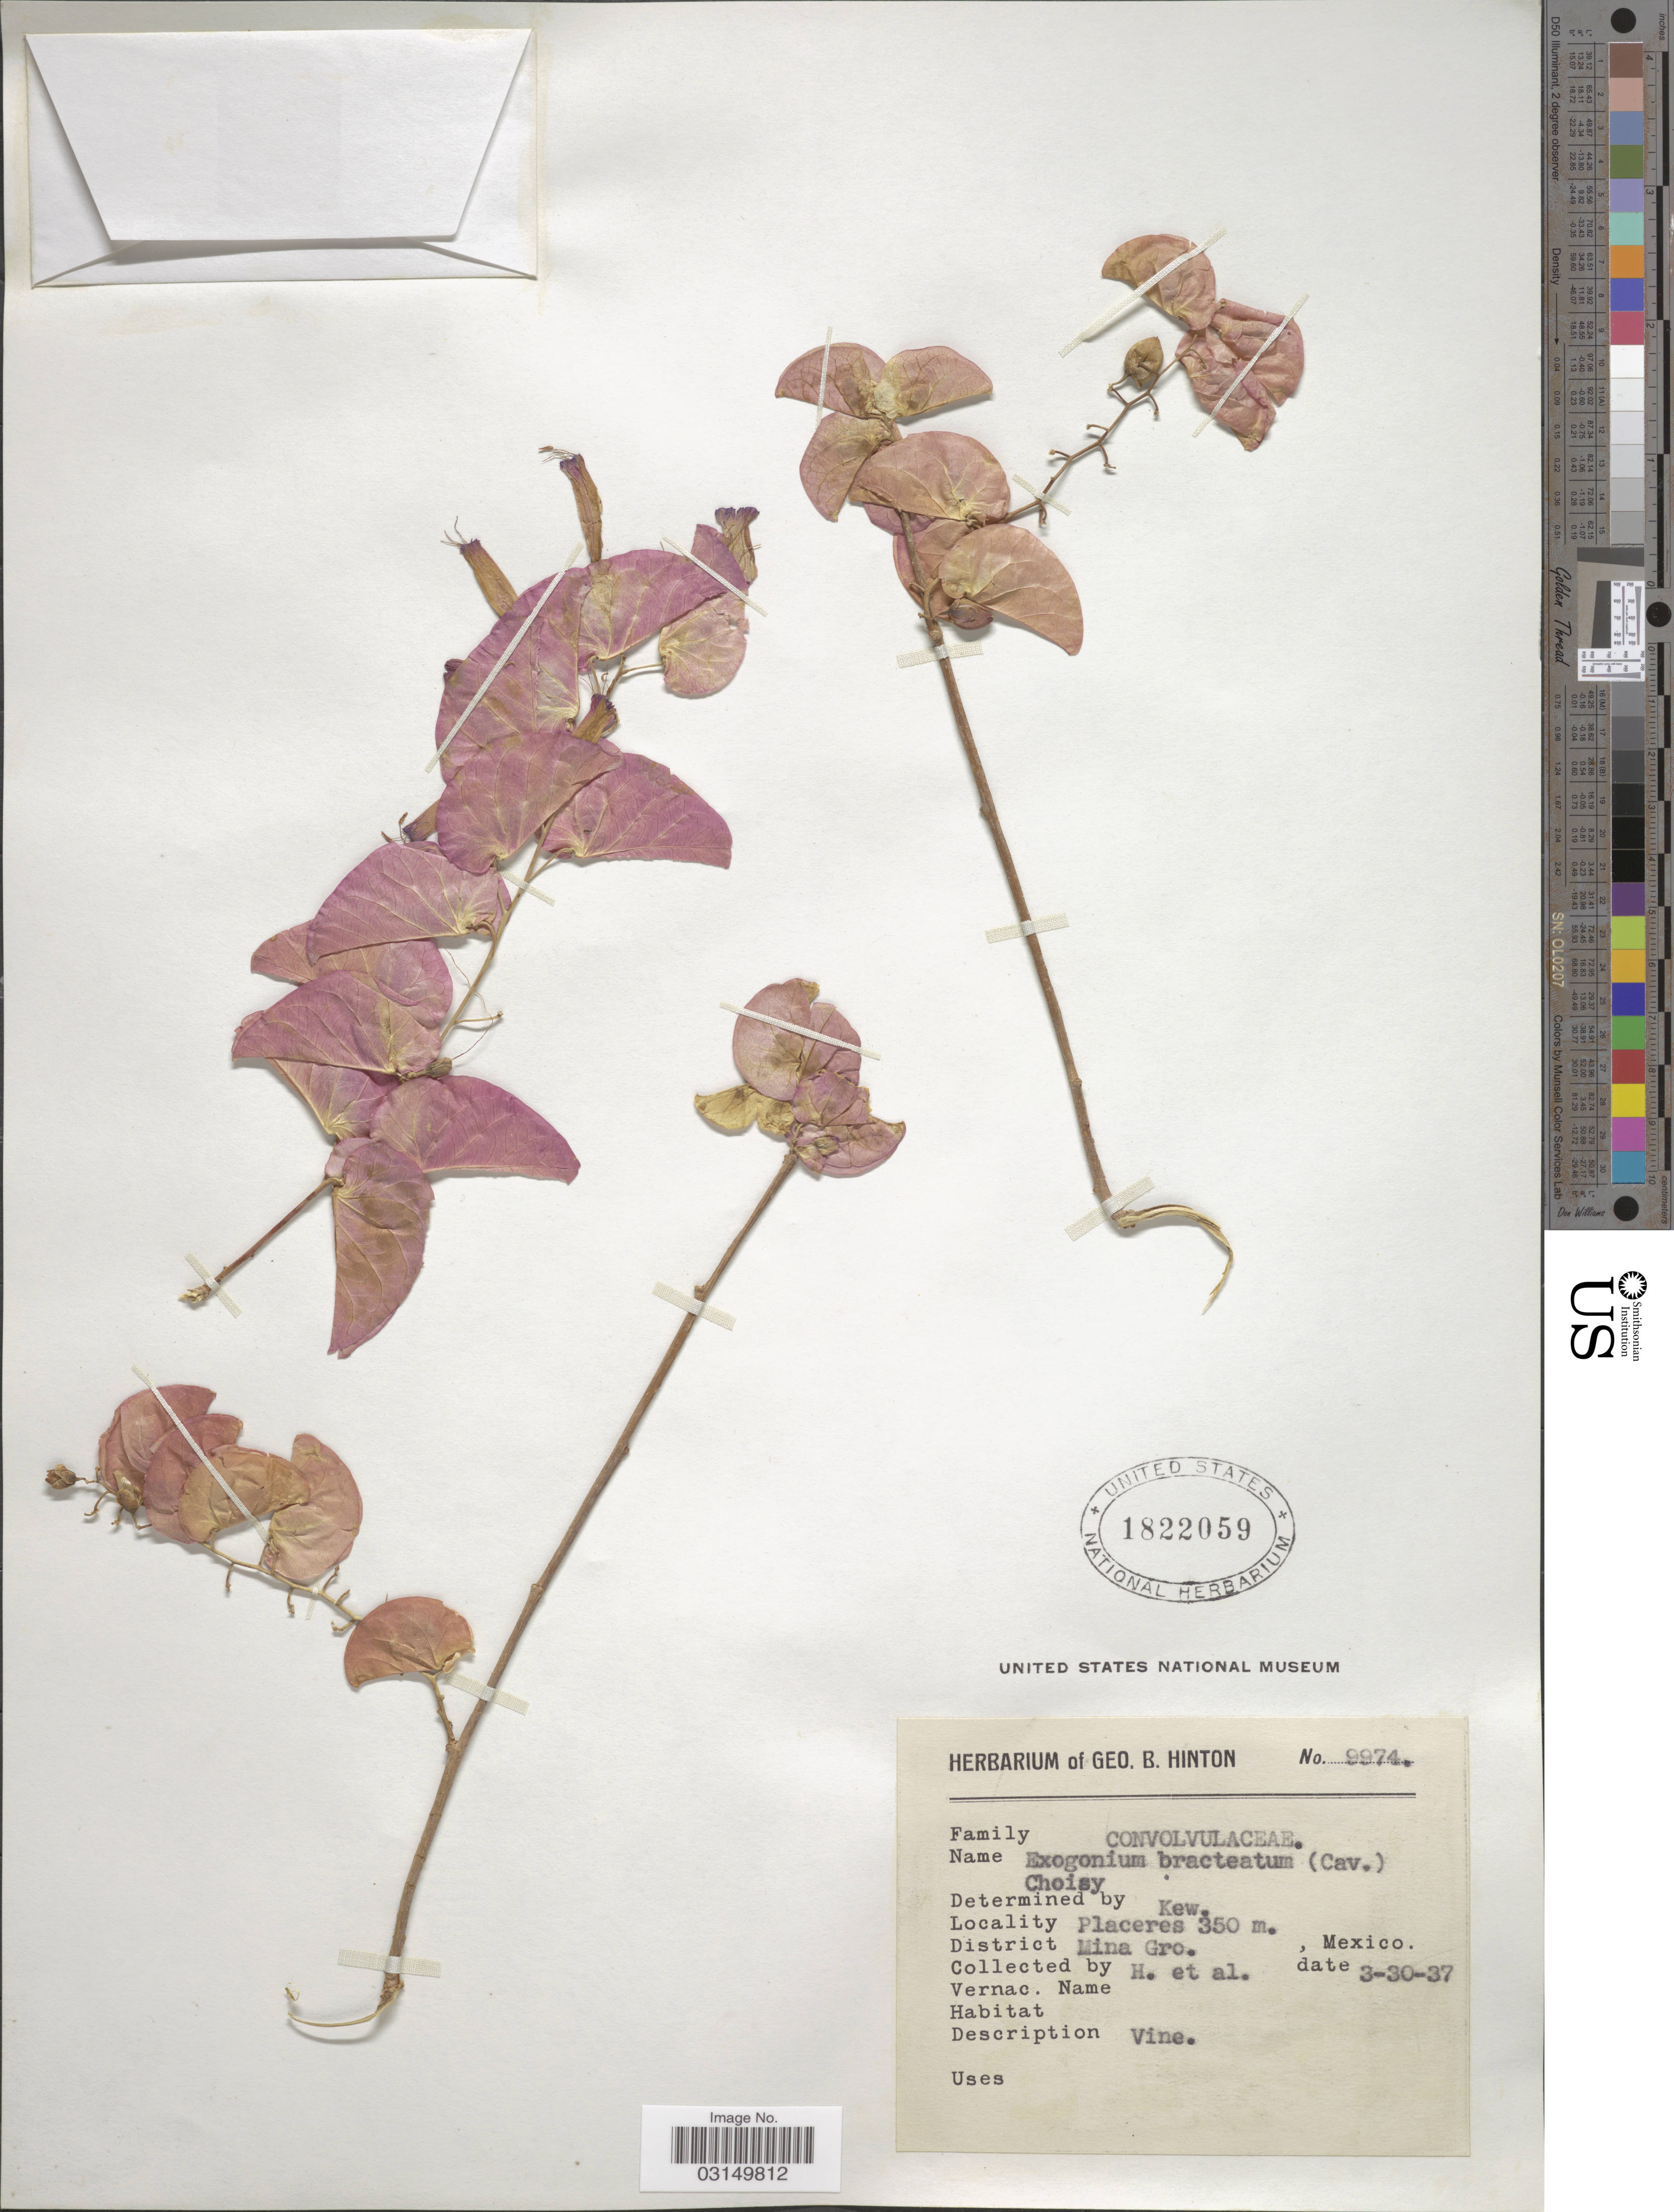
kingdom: Plantae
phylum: Tracheophyta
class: Magnoliopsida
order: Solanales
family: Convolvulaceae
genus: Ipomoea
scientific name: Ipomoea bracteata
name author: Cav.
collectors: G. B. Hinton & et al.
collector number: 9974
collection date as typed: Transcribed d/m/y: 30/3/37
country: Mexico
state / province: Guerrero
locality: Placeres, District Mina, Gro., Mexico.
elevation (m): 350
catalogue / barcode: US 1822059